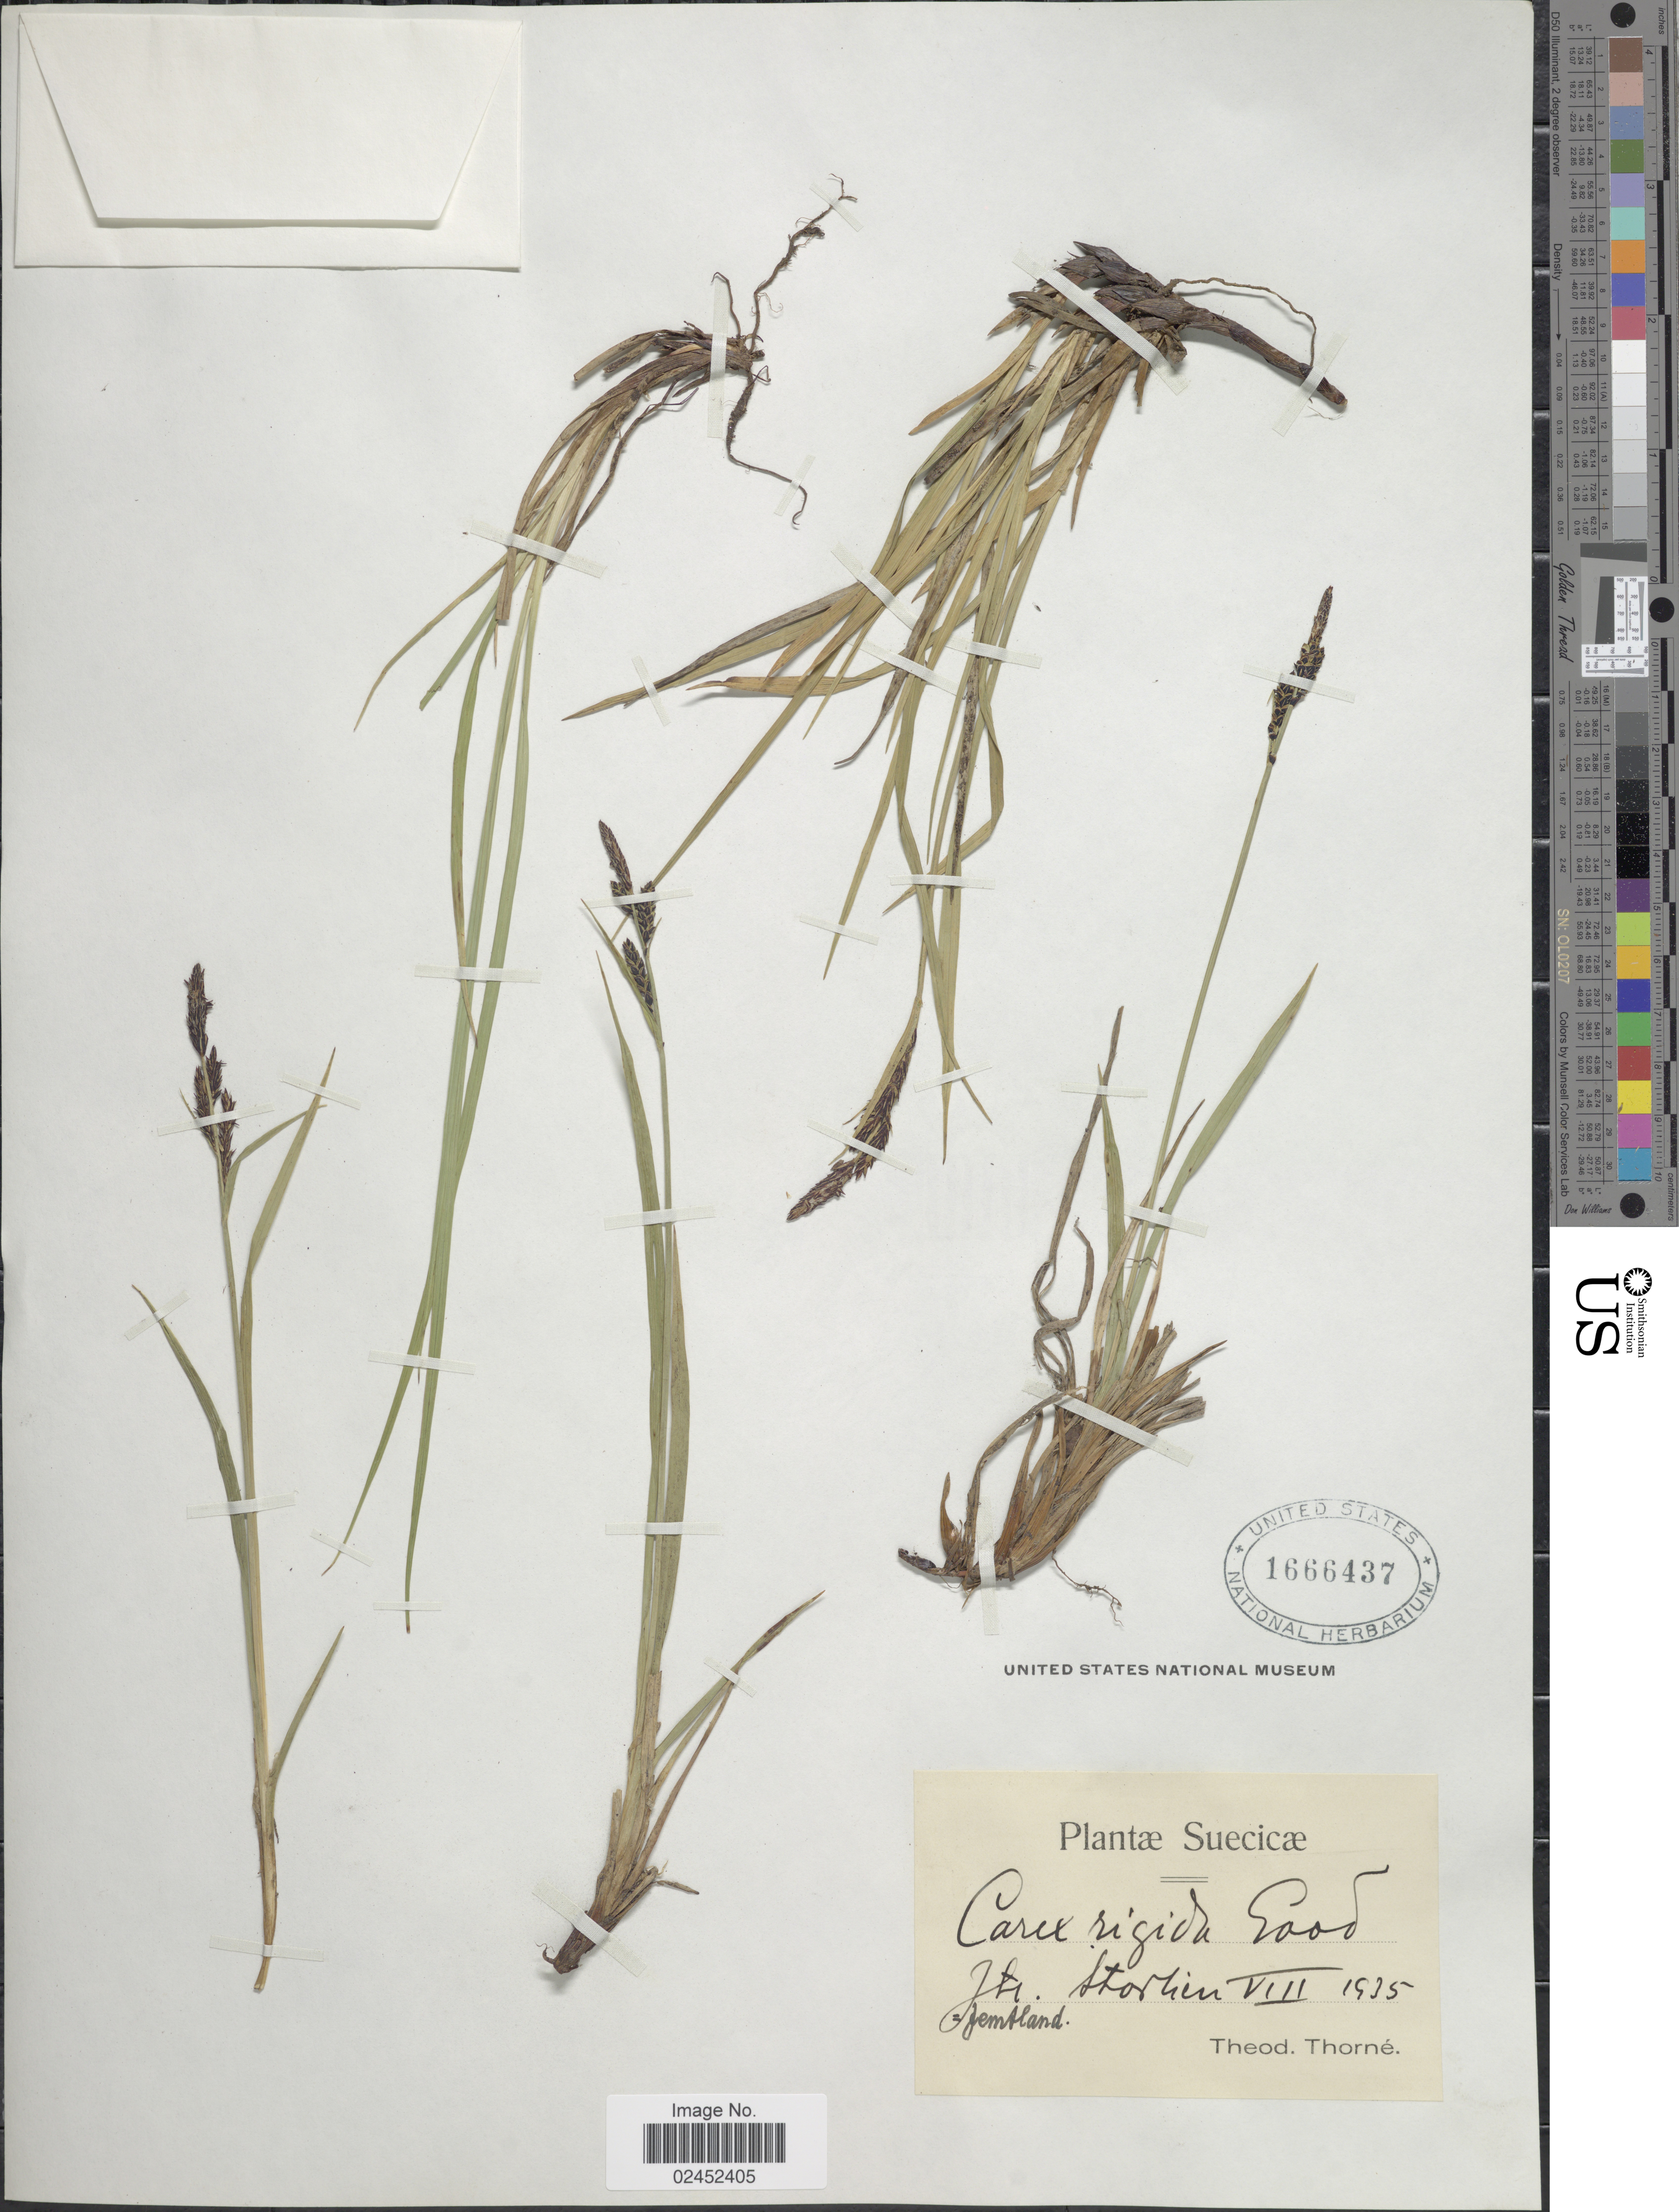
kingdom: Plantae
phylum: Tracheophyta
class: Liliopsida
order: Poales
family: Cyperaceae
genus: Carex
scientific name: Carex bigelowii subsp. bigelowii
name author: Torr. ex Schwein.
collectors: T. Thorné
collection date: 1935-08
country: Sweden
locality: Jamtland: Storlien. Suecica.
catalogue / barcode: US 1666437